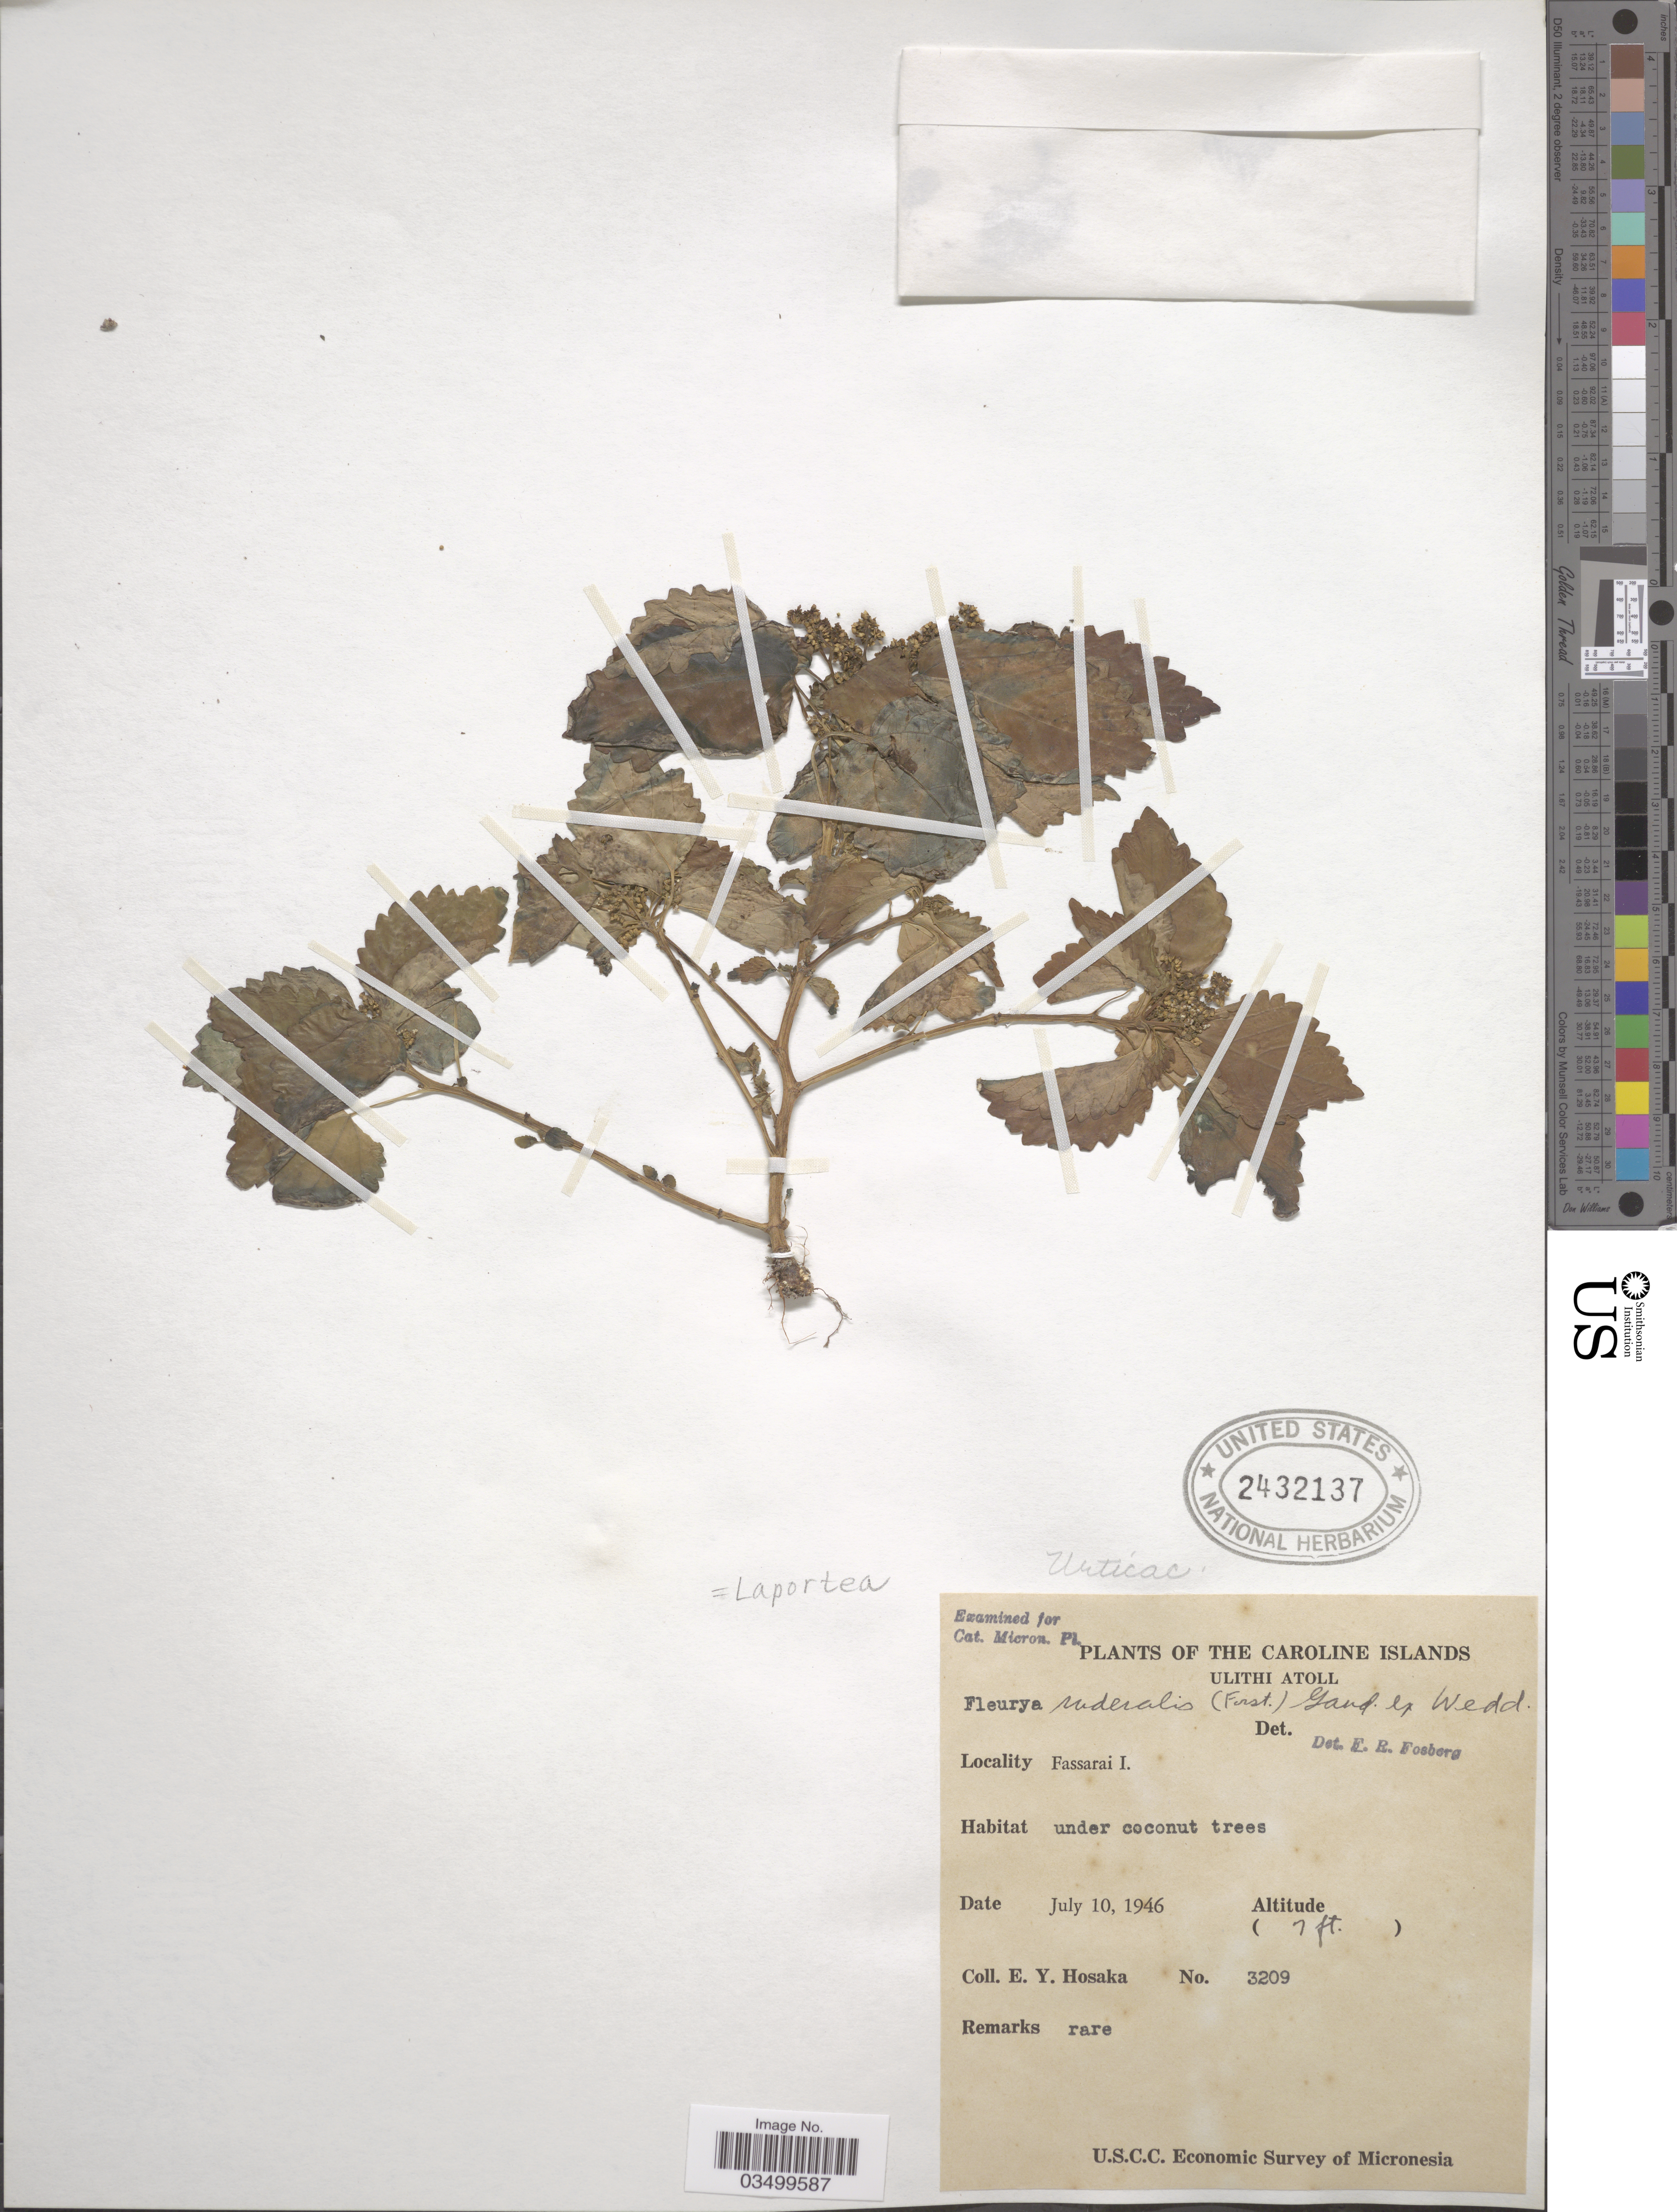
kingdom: Plantae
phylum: Tracheophyta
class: Magnoliopsida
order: Rosales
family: Urticaceae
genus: Laportea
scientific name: Laportea ruderalis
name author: (G. Forst.) Chew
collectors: E. Y. Hosaka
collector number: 3209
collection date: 1946-07-10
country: Micronesia, Federated States of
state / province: Yap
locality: Caroline Islands. Ulithi Atoll. Fassarai I.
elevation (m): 0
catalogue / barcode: US 2432137